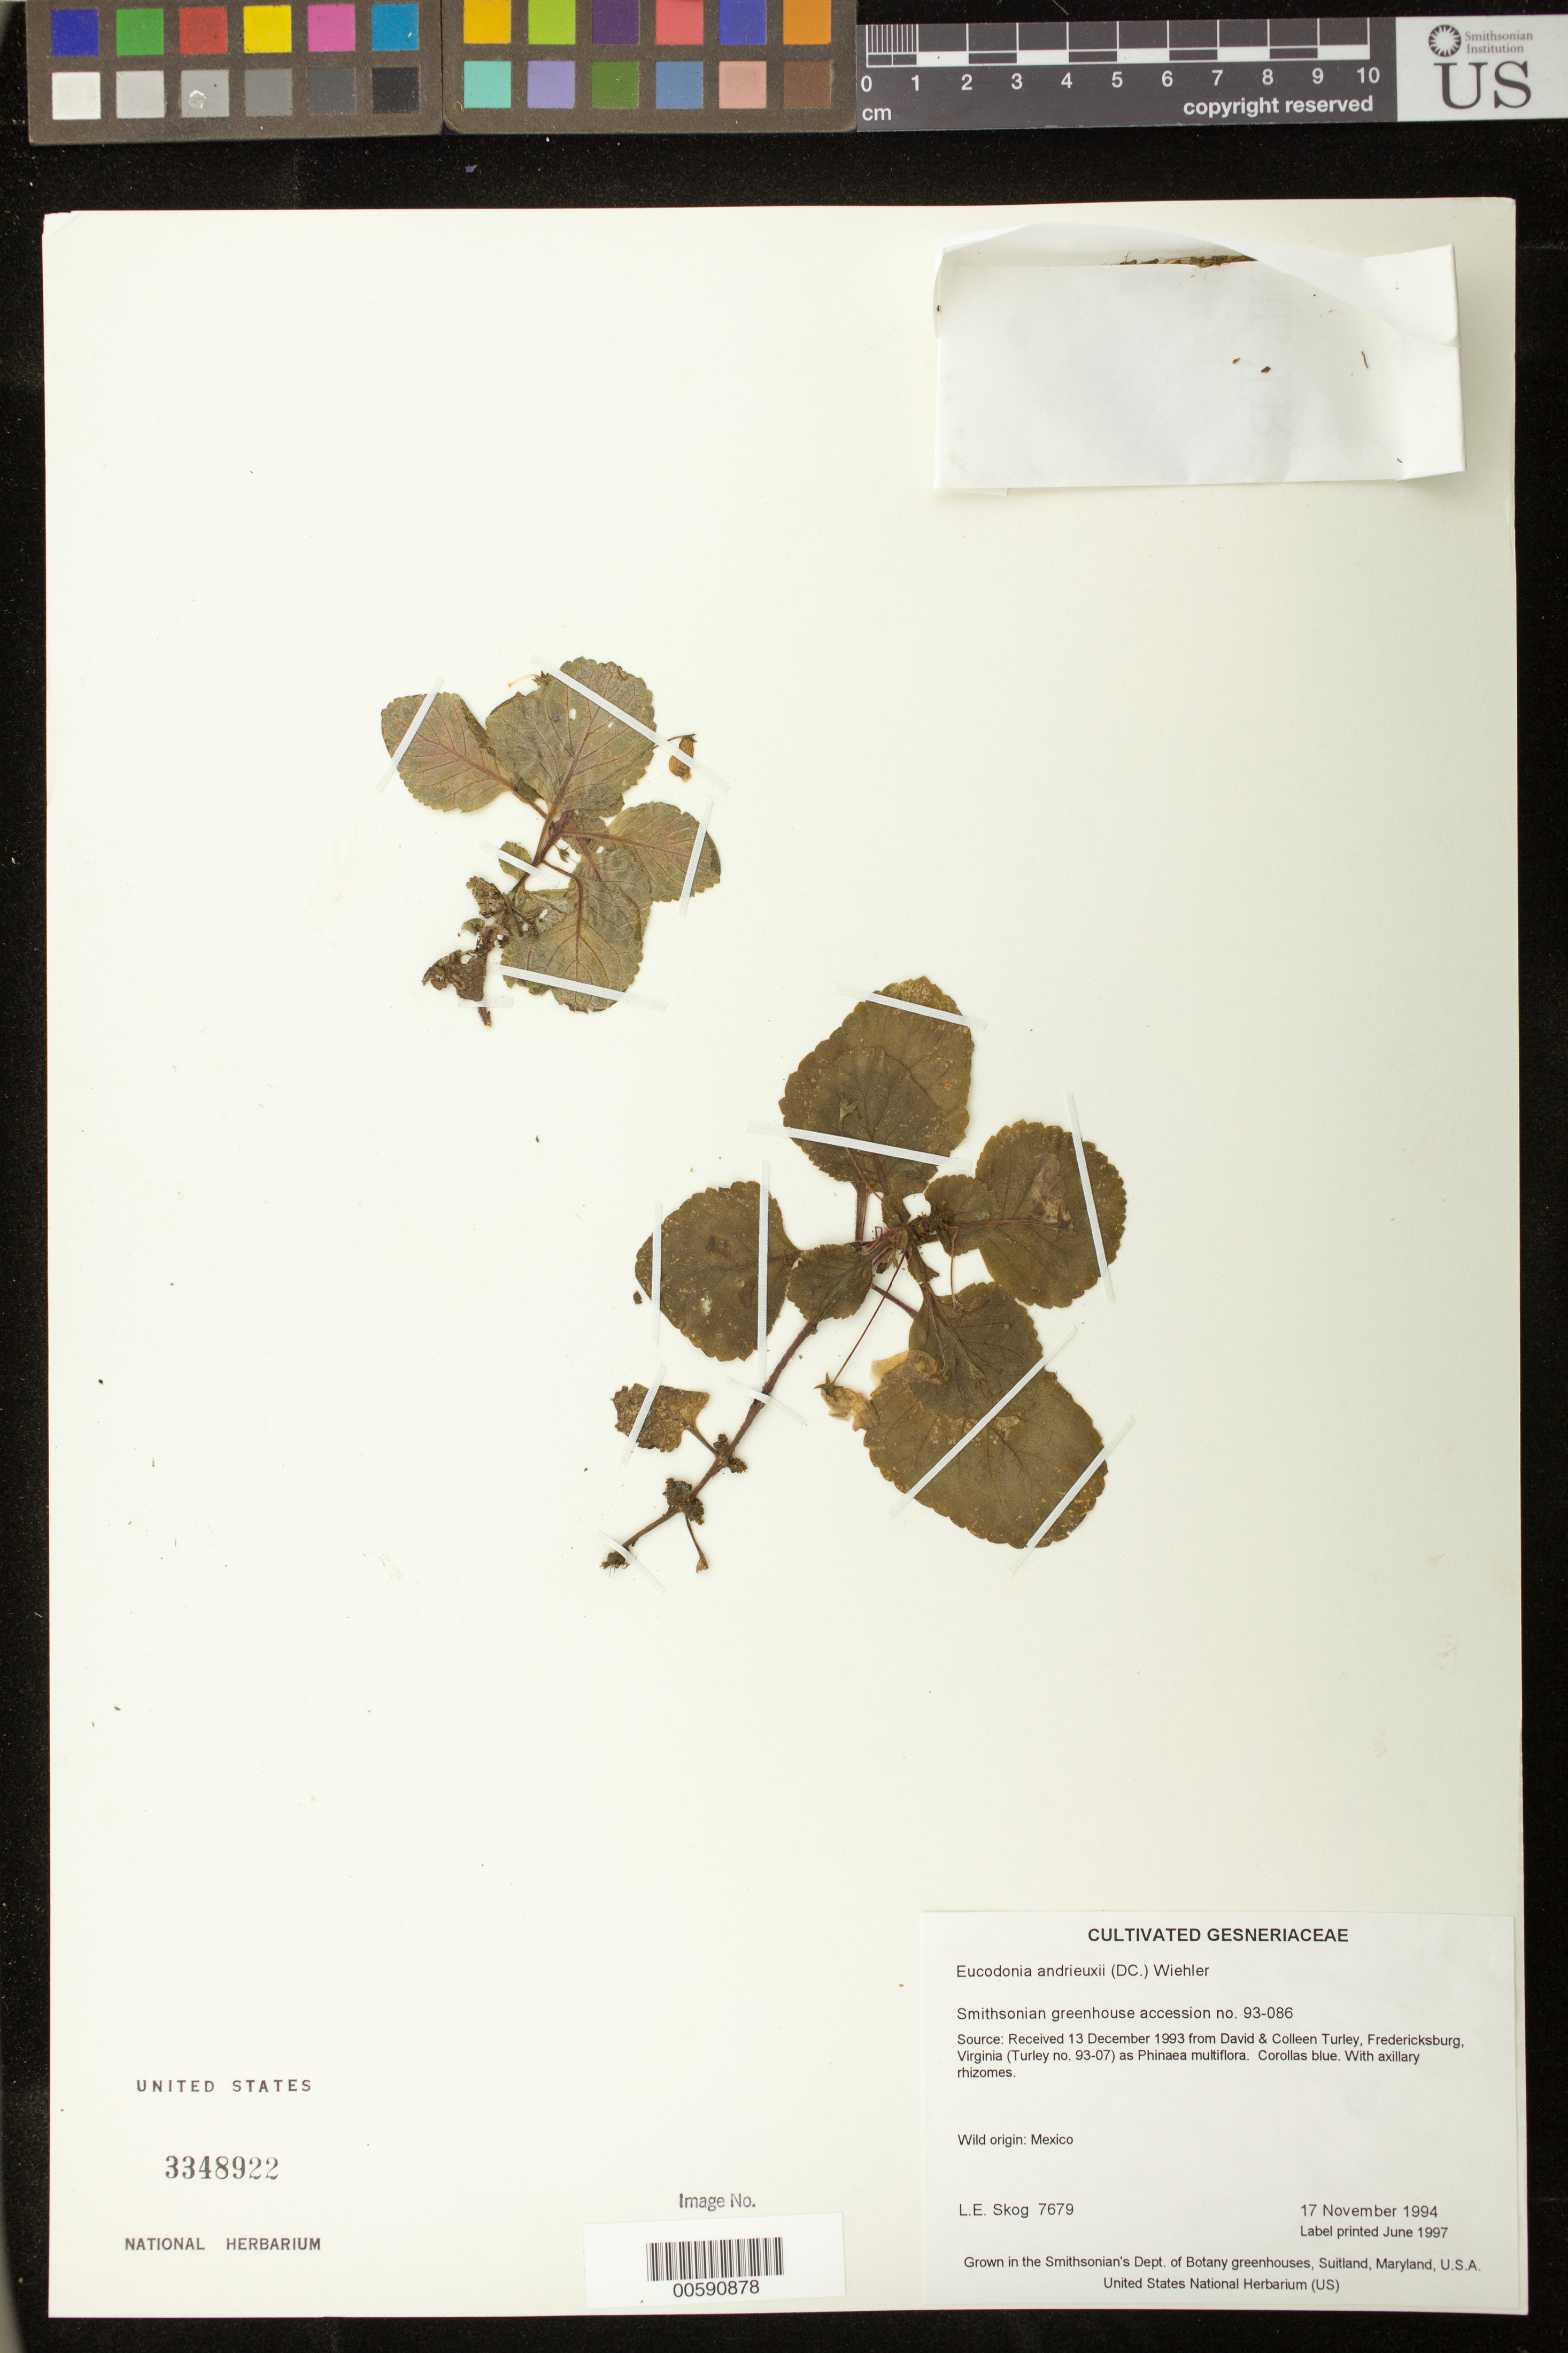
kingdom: Plantae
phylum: Tracheophyta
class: Magnoliopsida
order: Lamiales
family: Gesneriaceae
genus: Eucodonia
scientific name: Eucodonia andrieuxii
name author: (DC.) Wiehler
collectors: L. E. Skog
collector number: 7679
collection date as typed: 17 Nov 1994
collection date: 1994-11-17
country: Mexico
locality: Grown in the Smithsonian's Dept. of Botany greenhouses, Suitland, Maryland, U.S.A.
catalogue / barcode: US 3348922